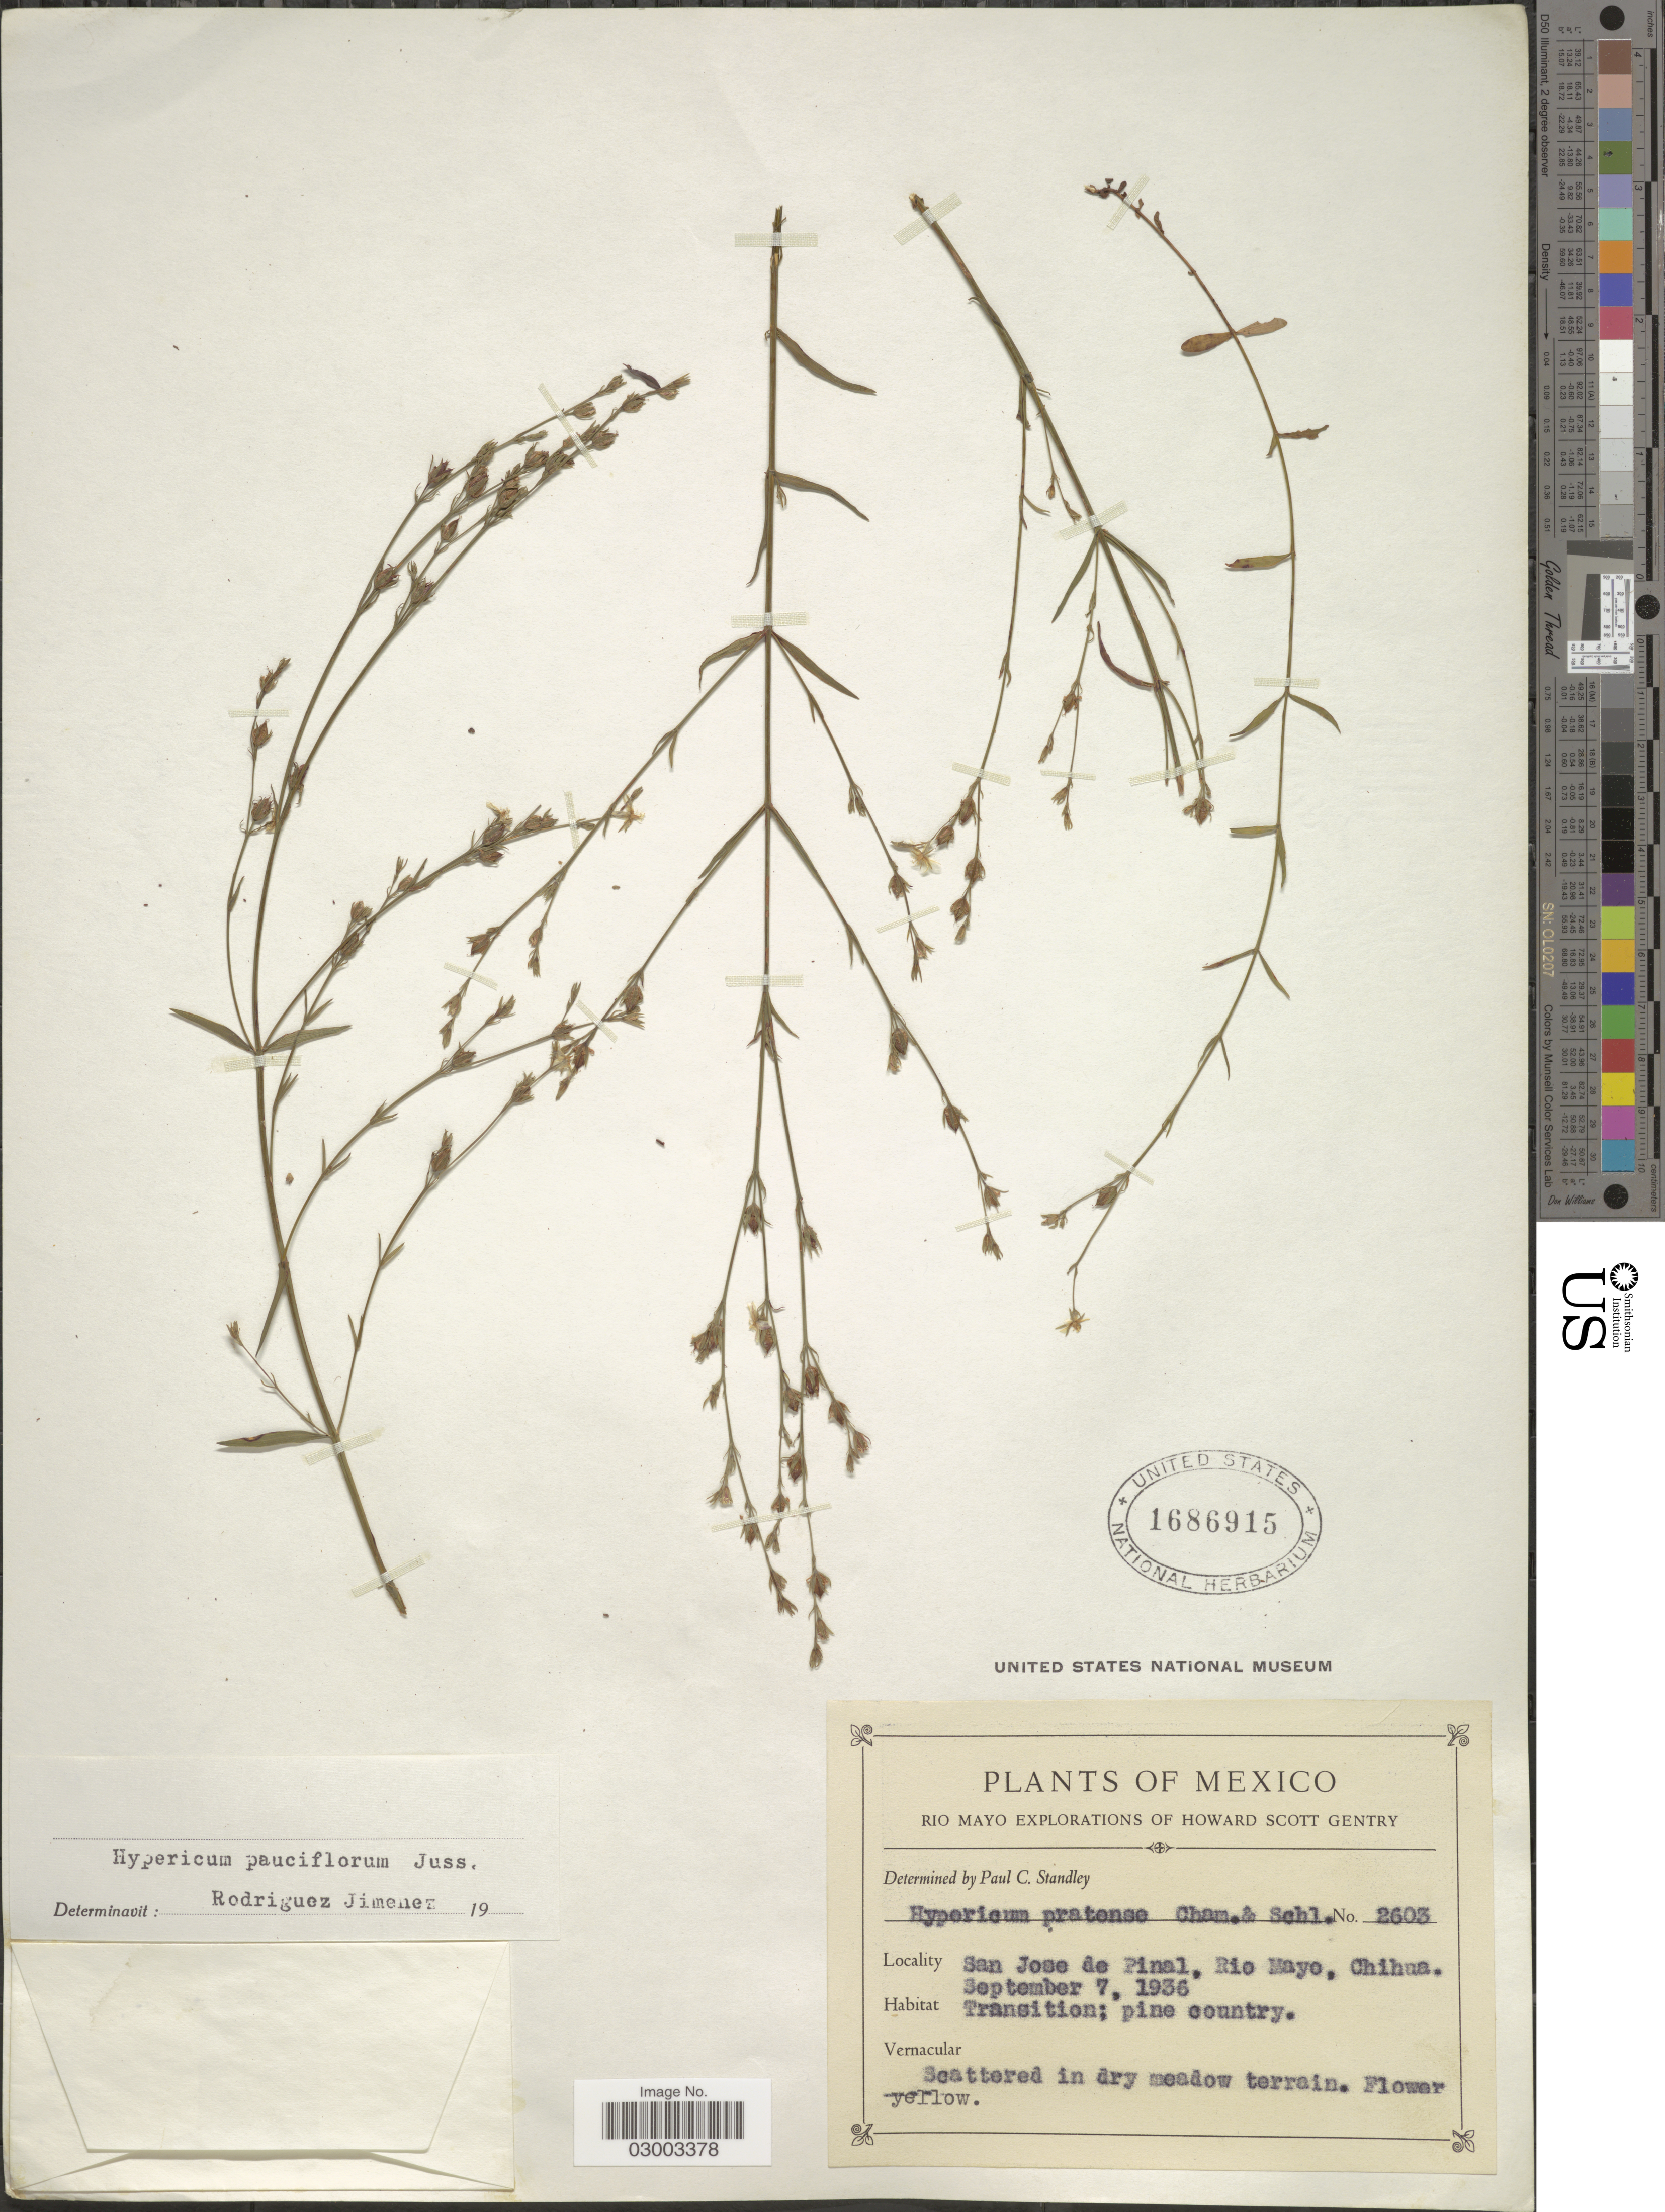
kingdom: Plantae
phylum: Tracheophyta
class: Magnoliopsida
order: Malpighiales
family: Hypericaceae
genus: Hypericum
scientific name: Hypericum silenoides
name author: Juss.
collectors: H. S. Gentry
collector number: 2603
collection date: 1936-09-07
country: Mexico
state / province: Chihuahua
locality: San Jose de Pinal, Rio Mayo, Chihua. Transition; pine country.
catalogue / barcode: US 1686915